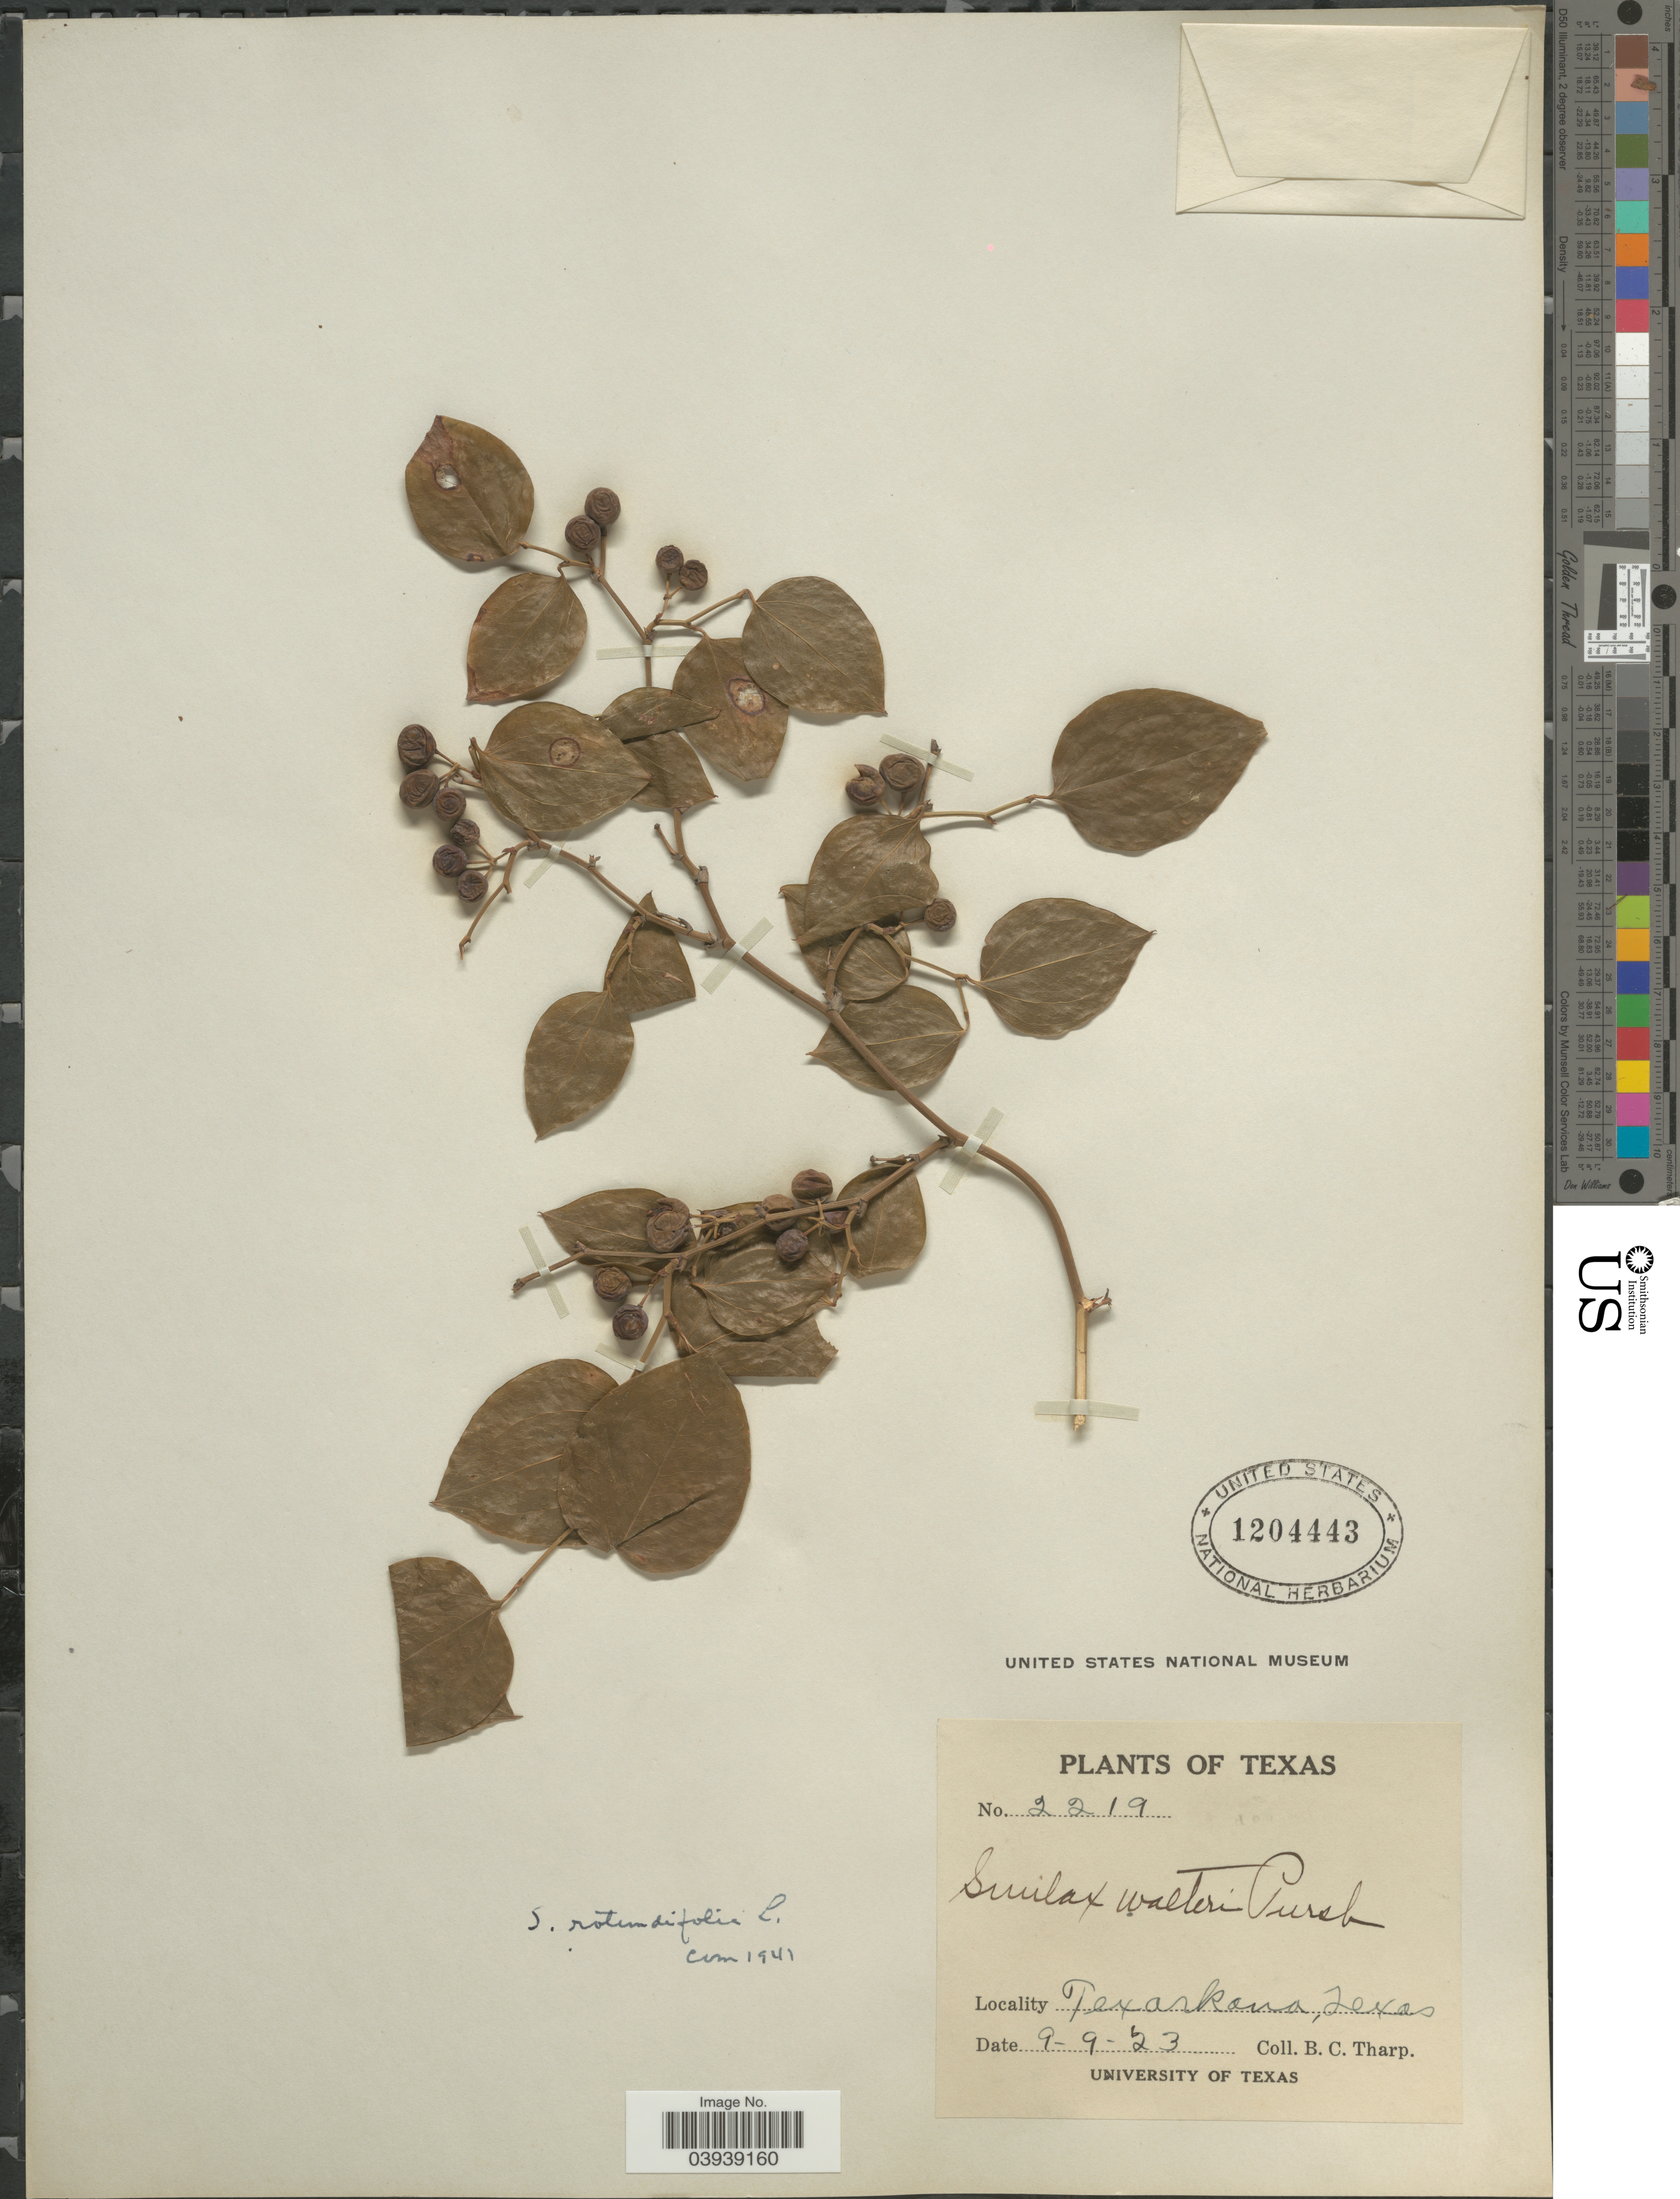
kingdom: Plantae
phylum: Tracheophyta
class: Liliopsida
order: Liliales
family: Smilacaceae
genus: Smilax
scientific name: Smilax rotundifolia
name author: L.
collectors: B. C. Tharp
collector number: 2219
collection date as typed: Transcribed d/m/y: 9/9/23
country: United States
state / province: Texas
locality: Texarkana.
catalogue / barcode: US 1204443